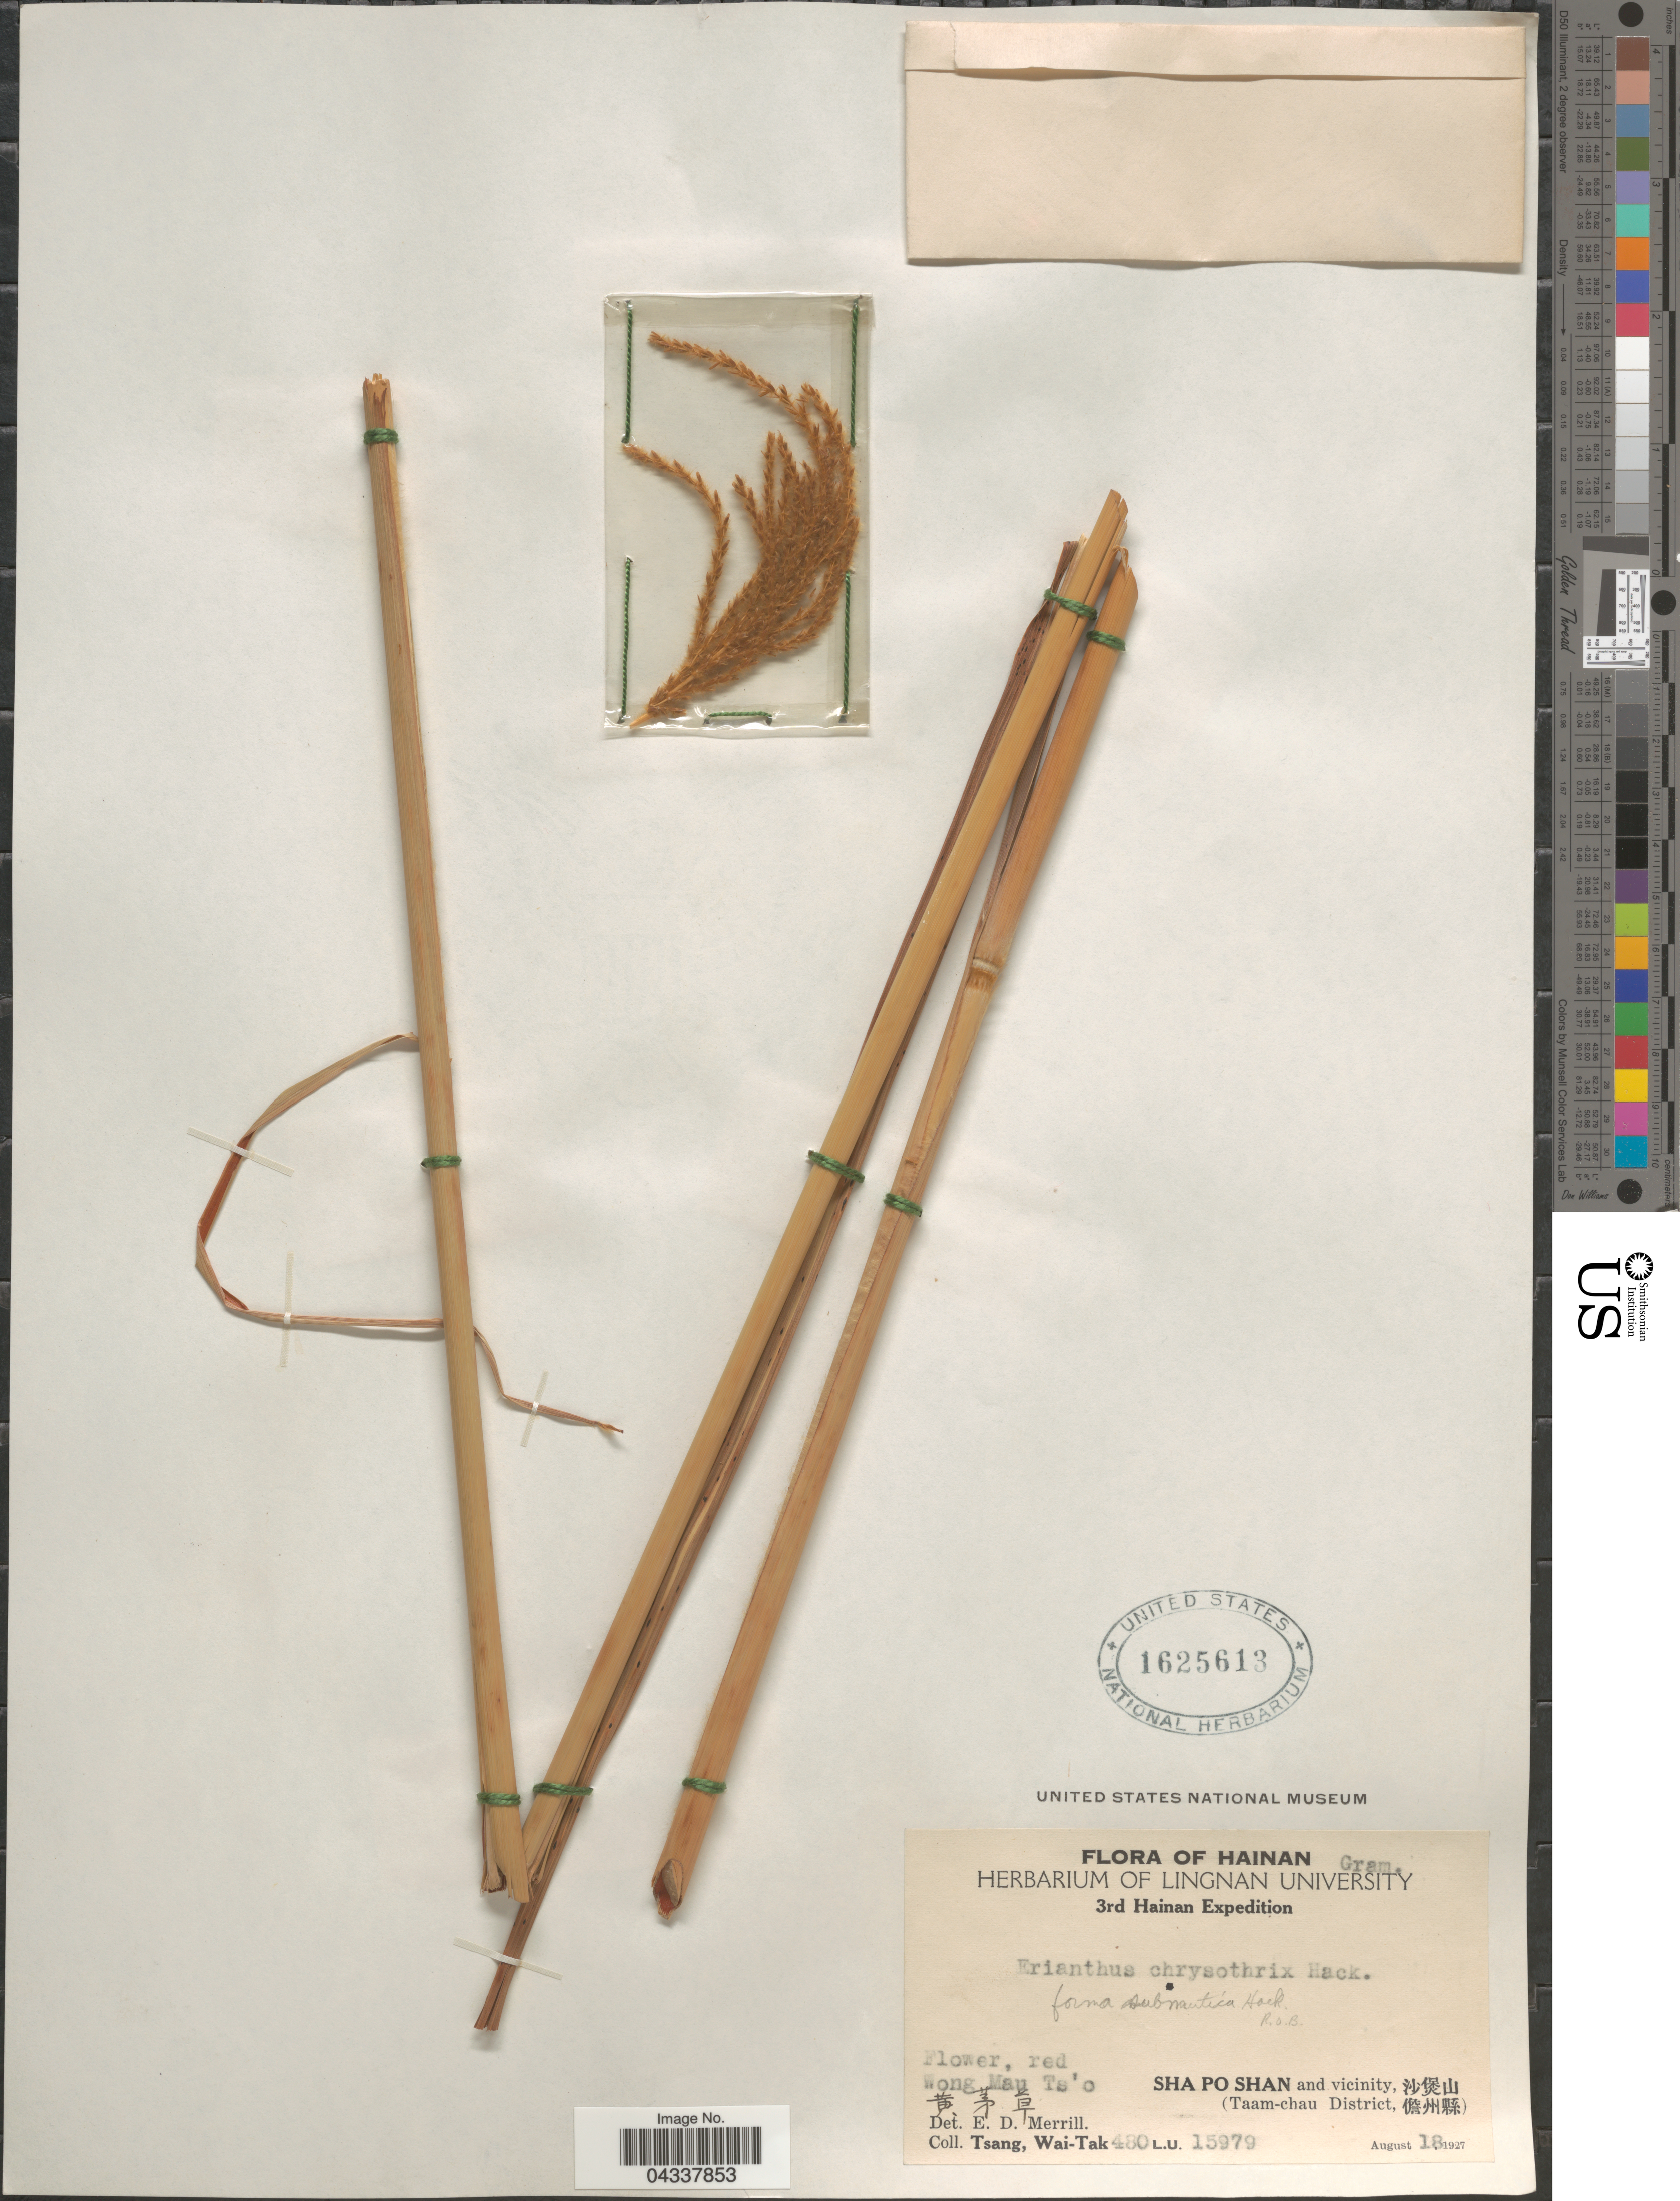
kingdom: Plantae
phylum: Tracheophyta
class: Liliopsida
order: Poales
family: Poaceae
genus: Narenga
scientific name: Narenga fallax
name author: (Balansa) Bor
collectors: W. T. Tsang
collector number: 480L.U.15979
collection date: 1927-08-18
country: China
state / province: Hainan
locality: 3rd Hainan Expedition. Wong Mau Ts'o X. Sha Po Shan and vicinity, X. (Taam-chau District, X).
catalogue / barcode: US 1625613